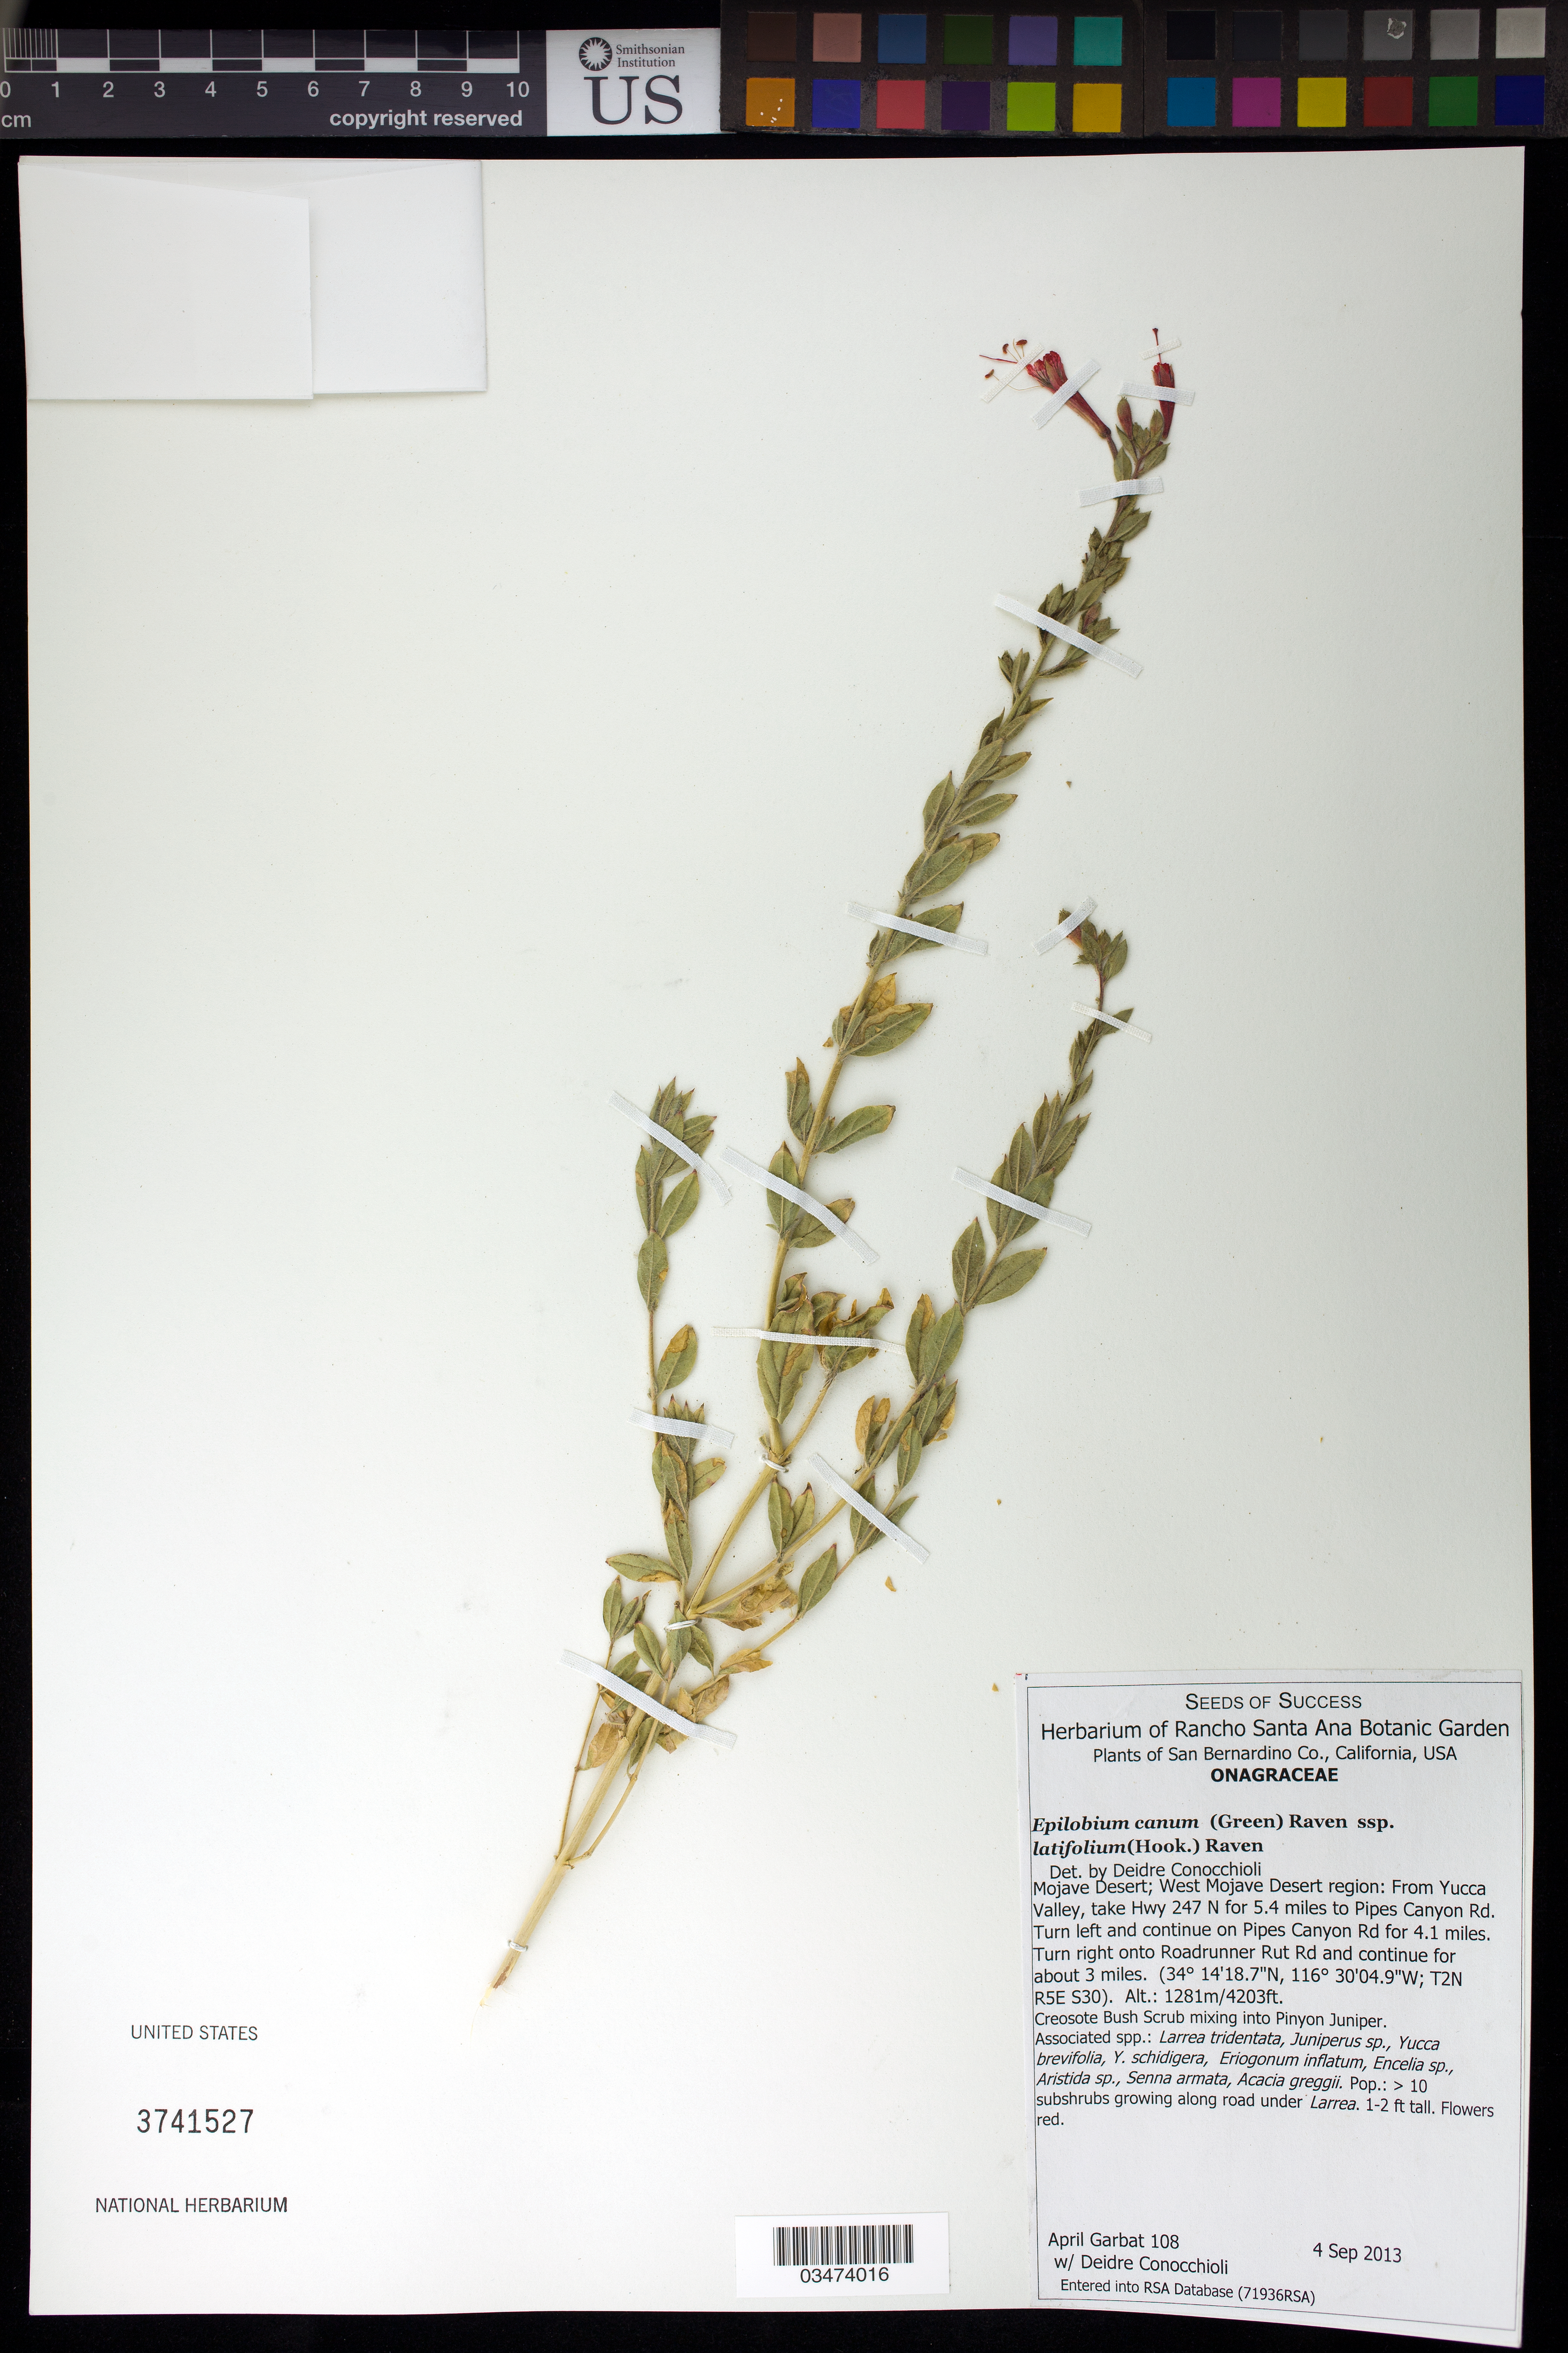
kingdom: Plantae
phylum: Tracheophyta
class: Magnoliopsida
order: Myrtales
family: Onagraceae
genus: Epilobium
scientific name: Epilobium canum subsp. latifolium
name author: (Hook.) P.H. Raven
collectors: A. Garbat & D. Conocchioli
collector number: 108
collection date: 2013-09-04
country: United States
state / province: California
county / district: San Bernardino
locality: Mojave Desert, West region, 3 miles on Roadrunner Rut rd.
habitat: Creosote Bush Scrub mixing into Pinyon Juniper.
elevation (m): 1281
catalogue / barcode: US 3741527